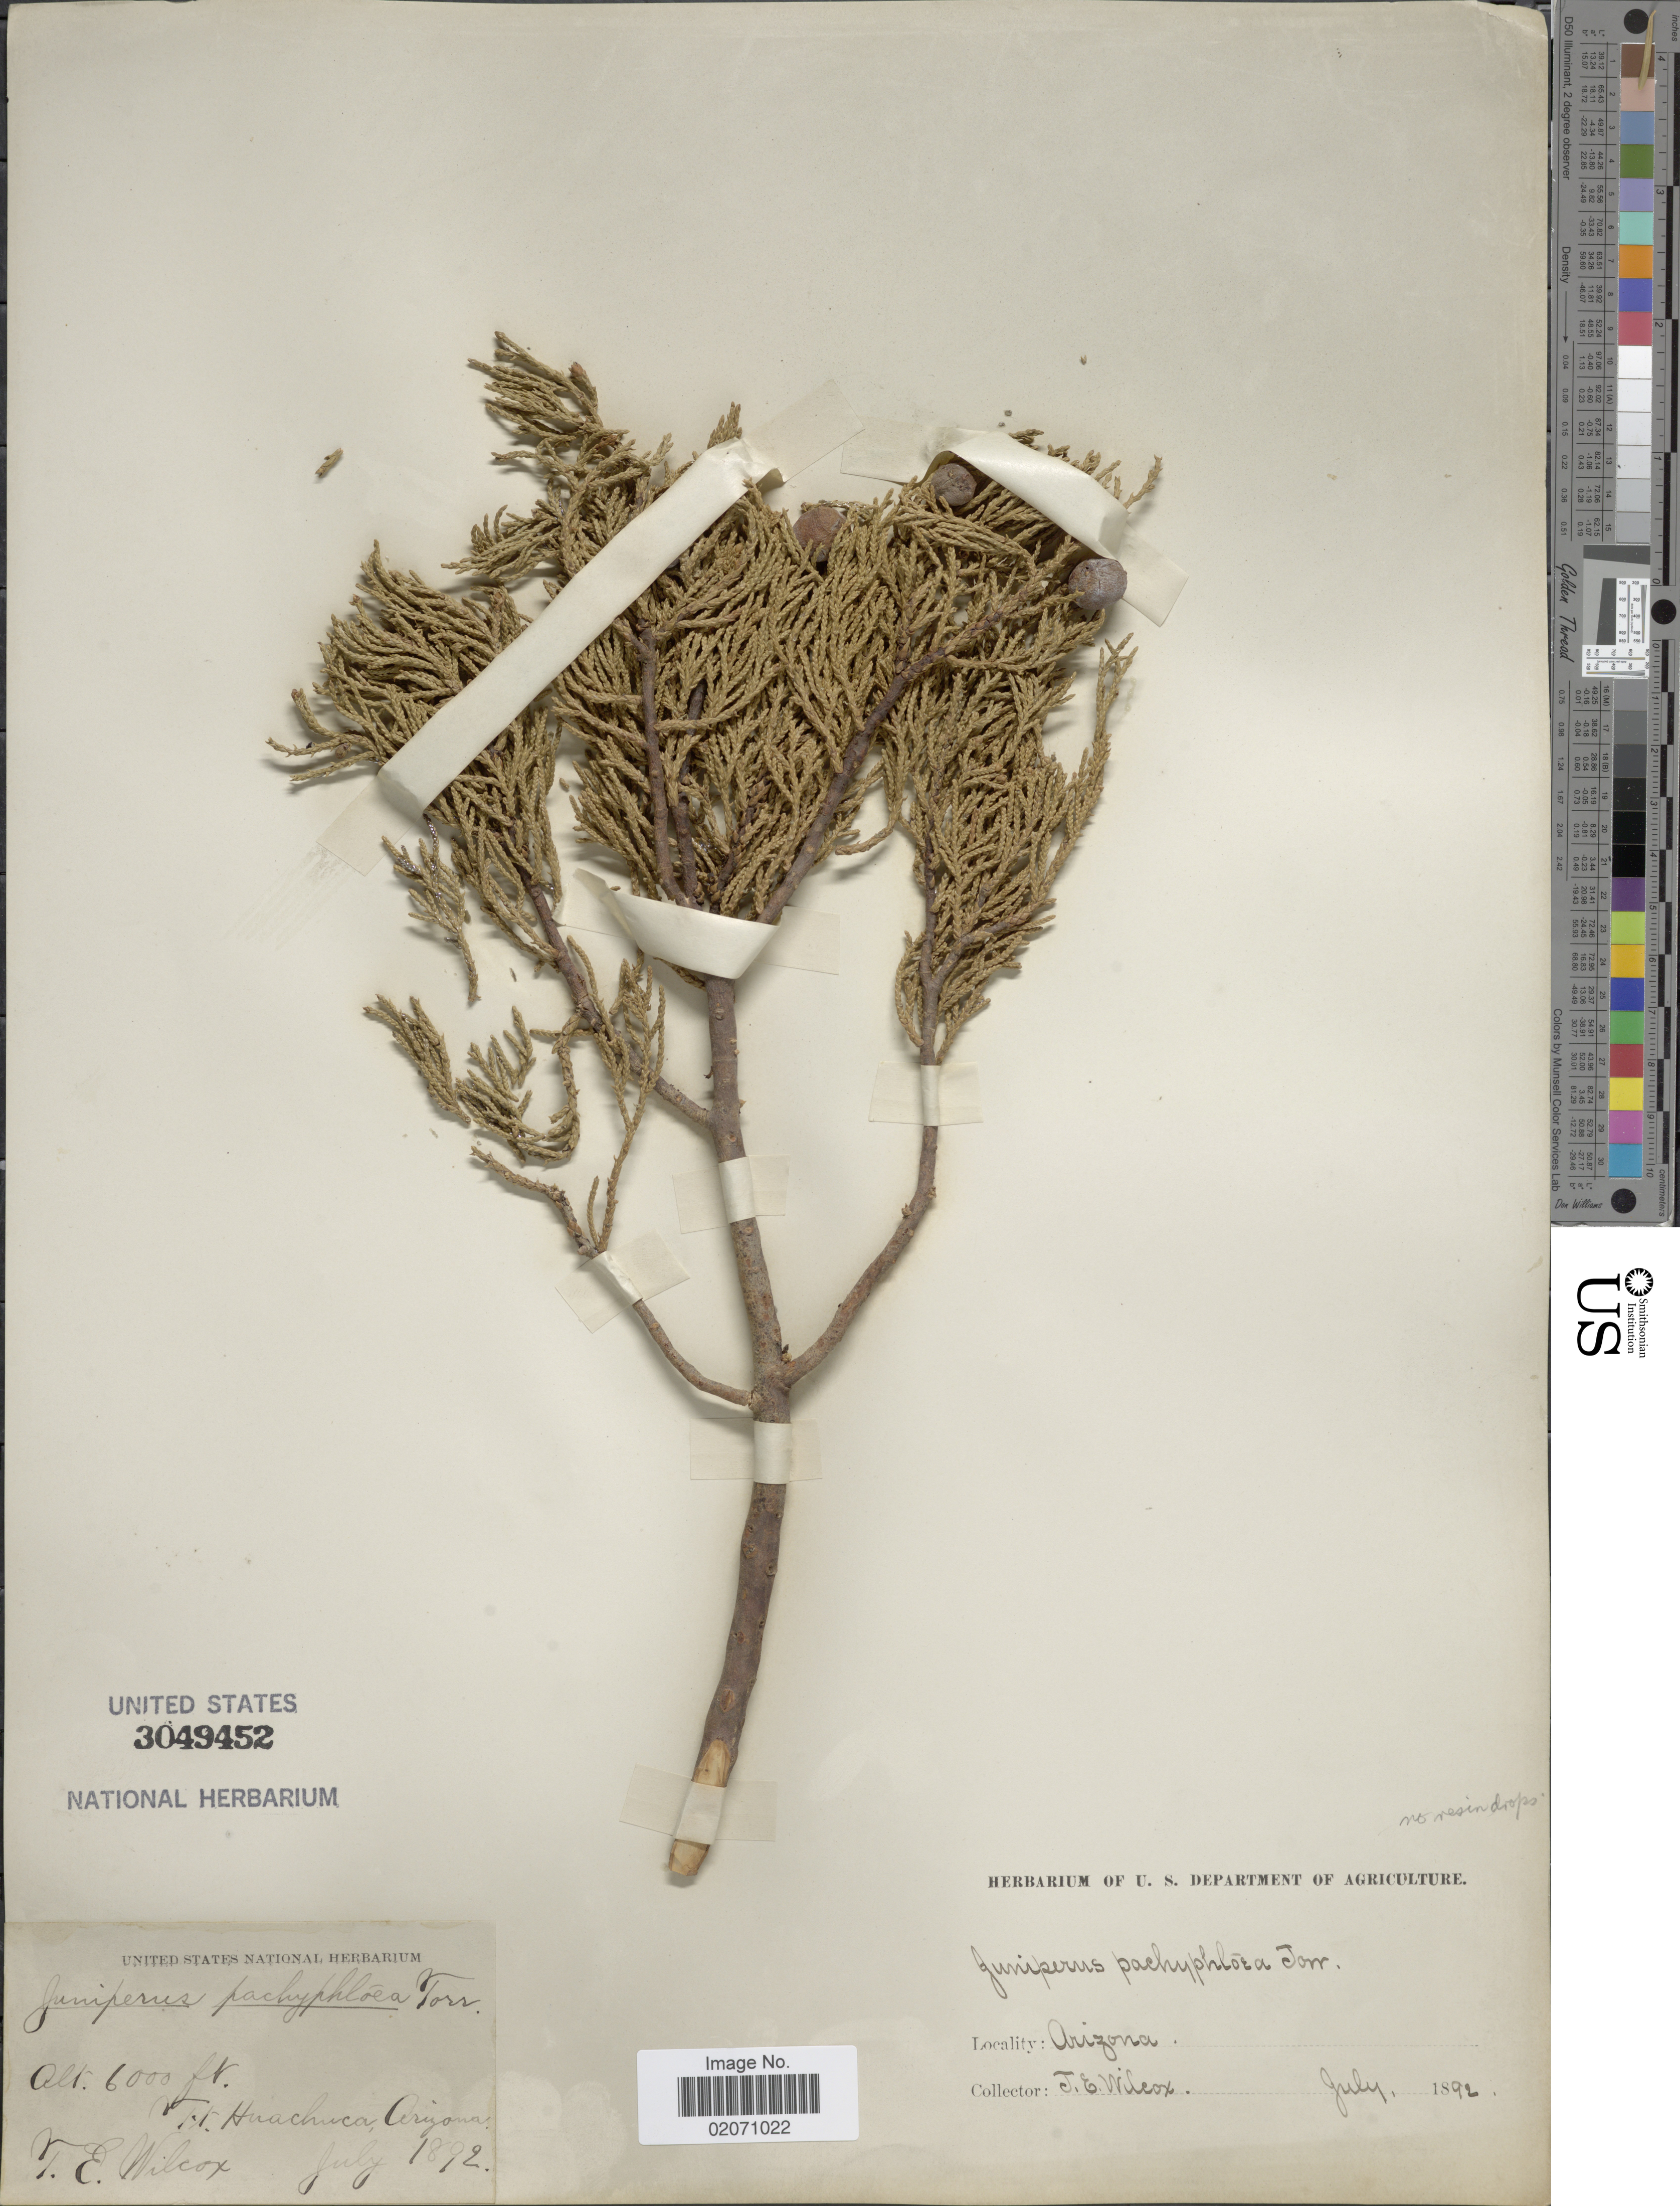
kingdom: Plantae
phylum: Tracheophyta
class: Pinopsida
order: Pinales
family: Cupressaceae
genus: Juniperus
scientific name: Juniperus deppeana var. pachyphlaea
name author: (Torr.) Martínez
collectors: T. E. Wilcox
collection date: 1892-07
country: United States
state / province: Arizona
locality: Ft. Huachuca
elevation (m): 1829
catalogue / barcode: US 3049452